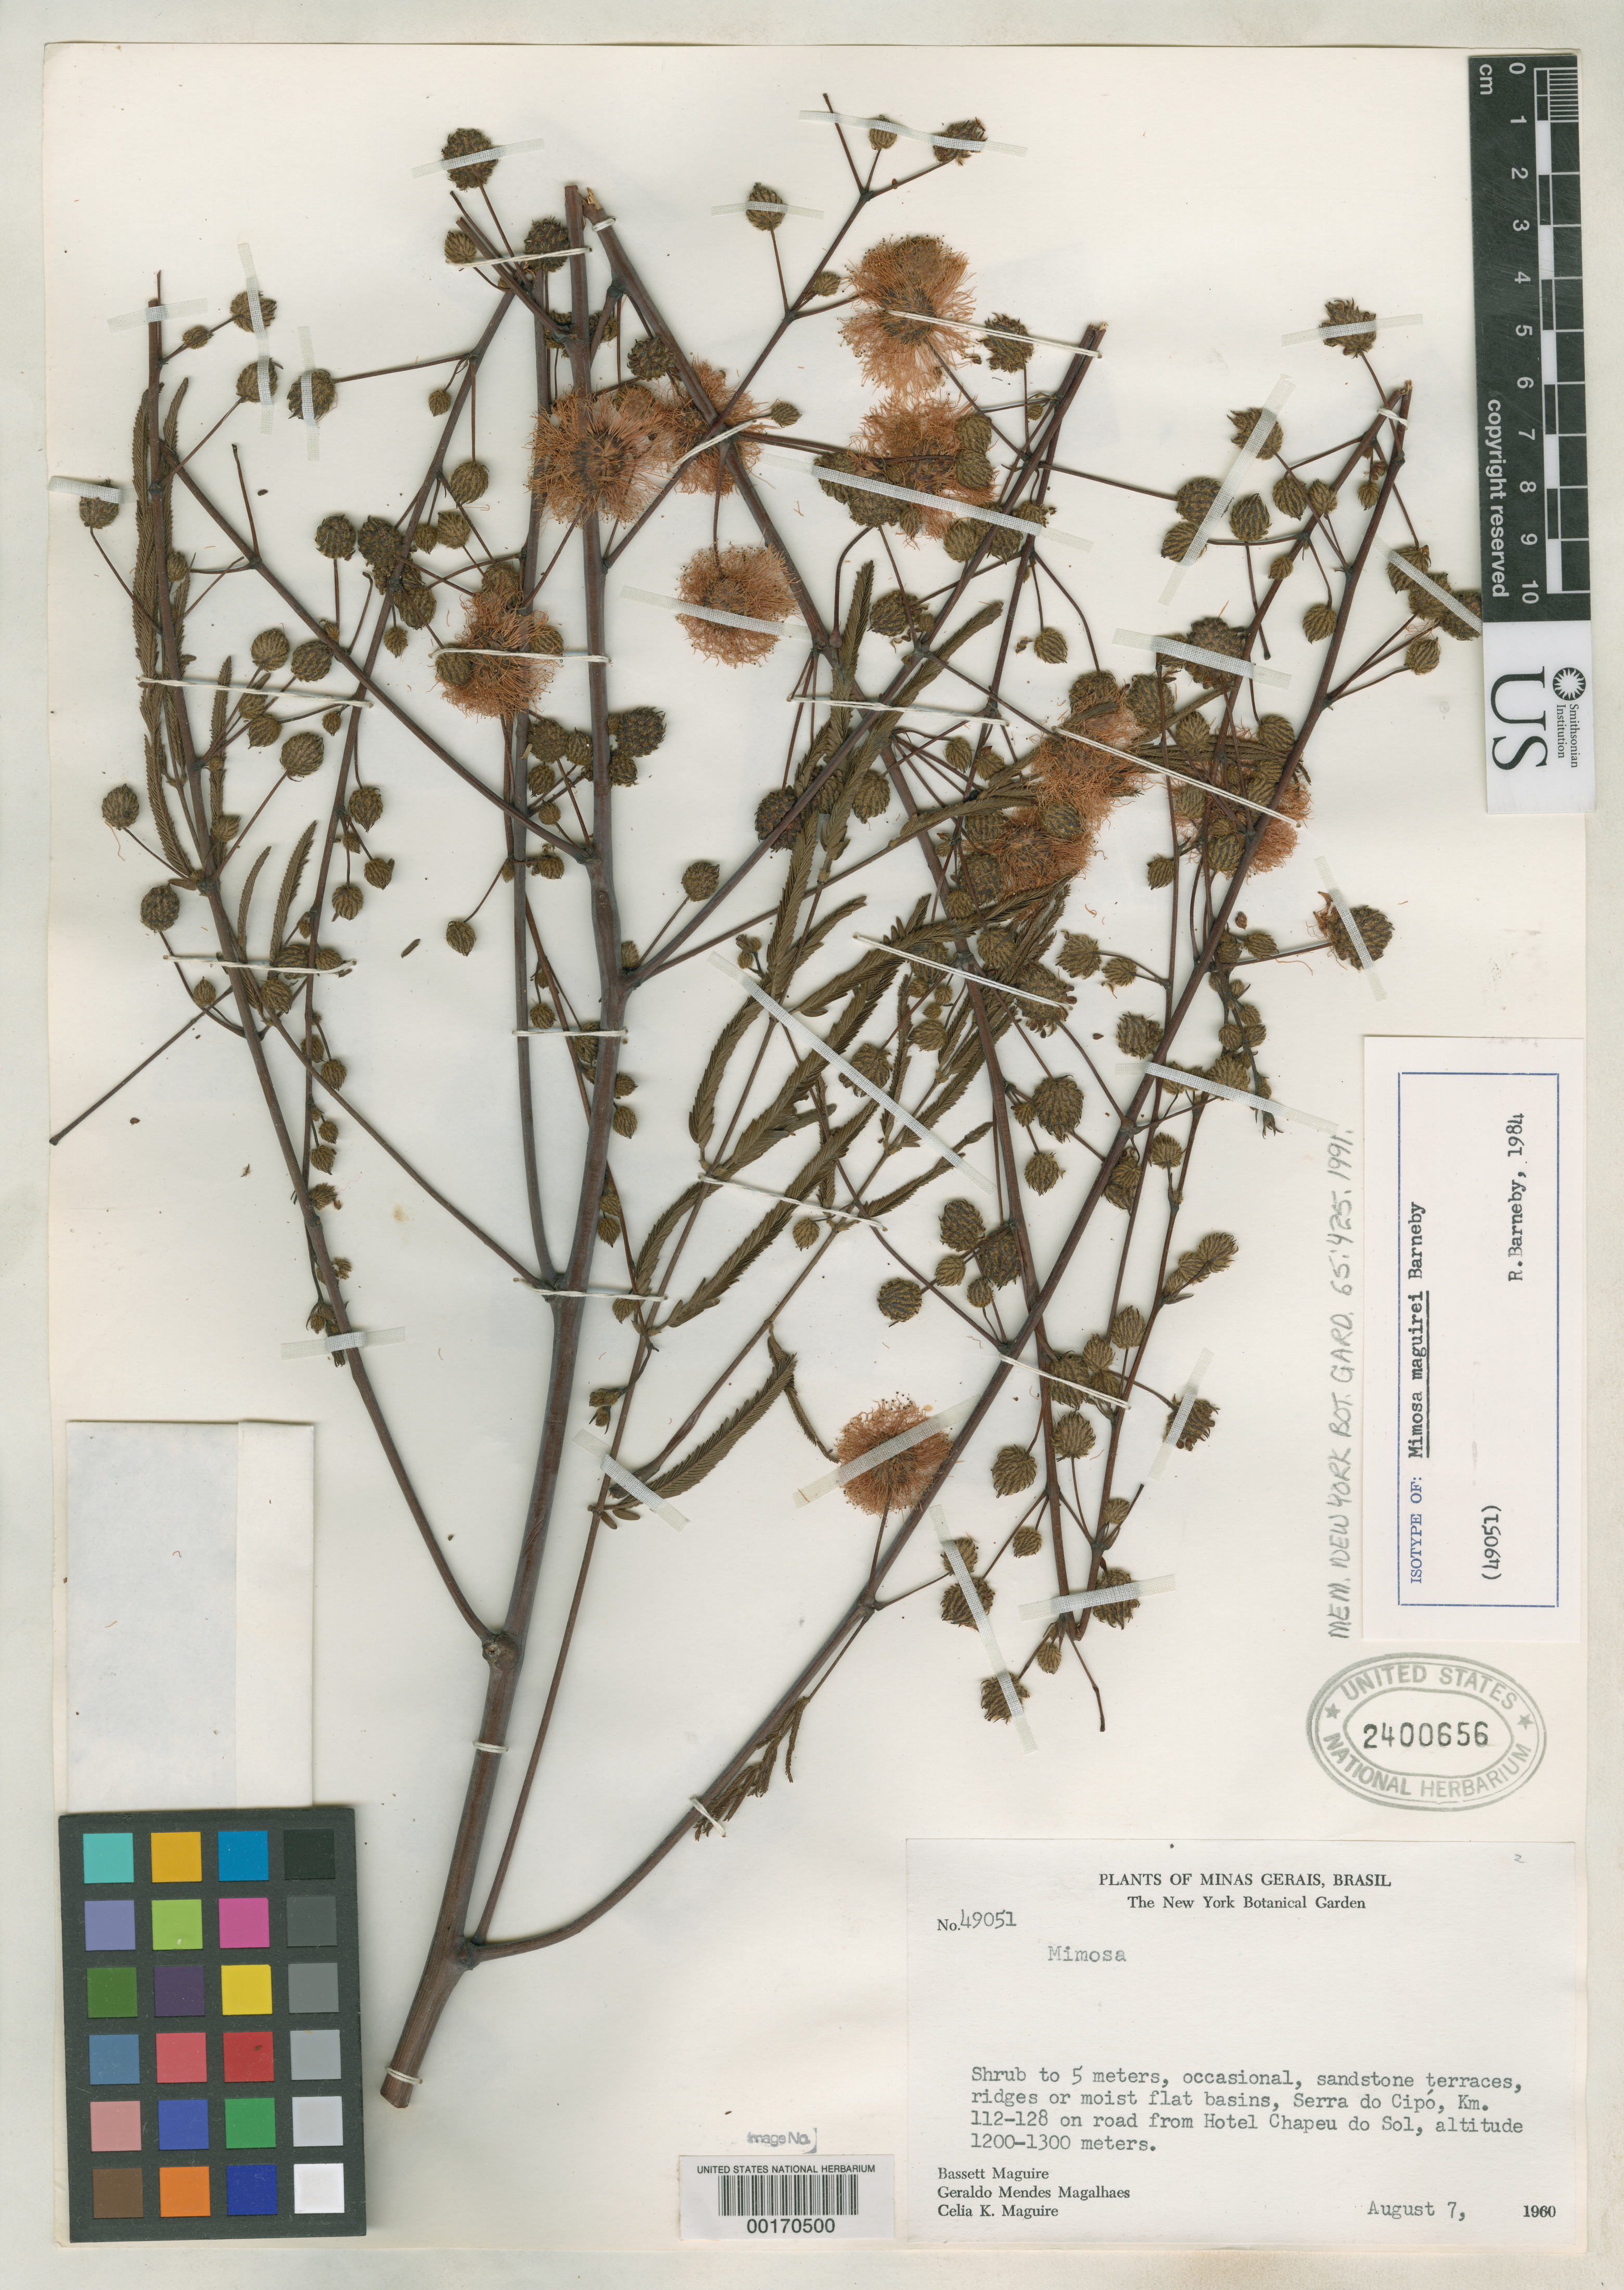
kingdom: Plantae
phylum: Tracheophyta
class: Magnoliopsida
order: Fabales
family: Fabaceae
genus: Mimosa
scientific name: Mimosa maguirei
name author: Barneby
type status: Isotype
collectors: B. Maguire, G. Magalhaes & C. K. Maguire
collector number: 49051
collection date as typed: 07 Aug 1960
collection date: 1960-08-07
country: Brazil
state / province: Minas Gerais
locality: Serra do Cipo, km 112-118 on road from hotel Chapeu do Sol.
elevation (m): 1200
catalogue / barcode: US 2400656